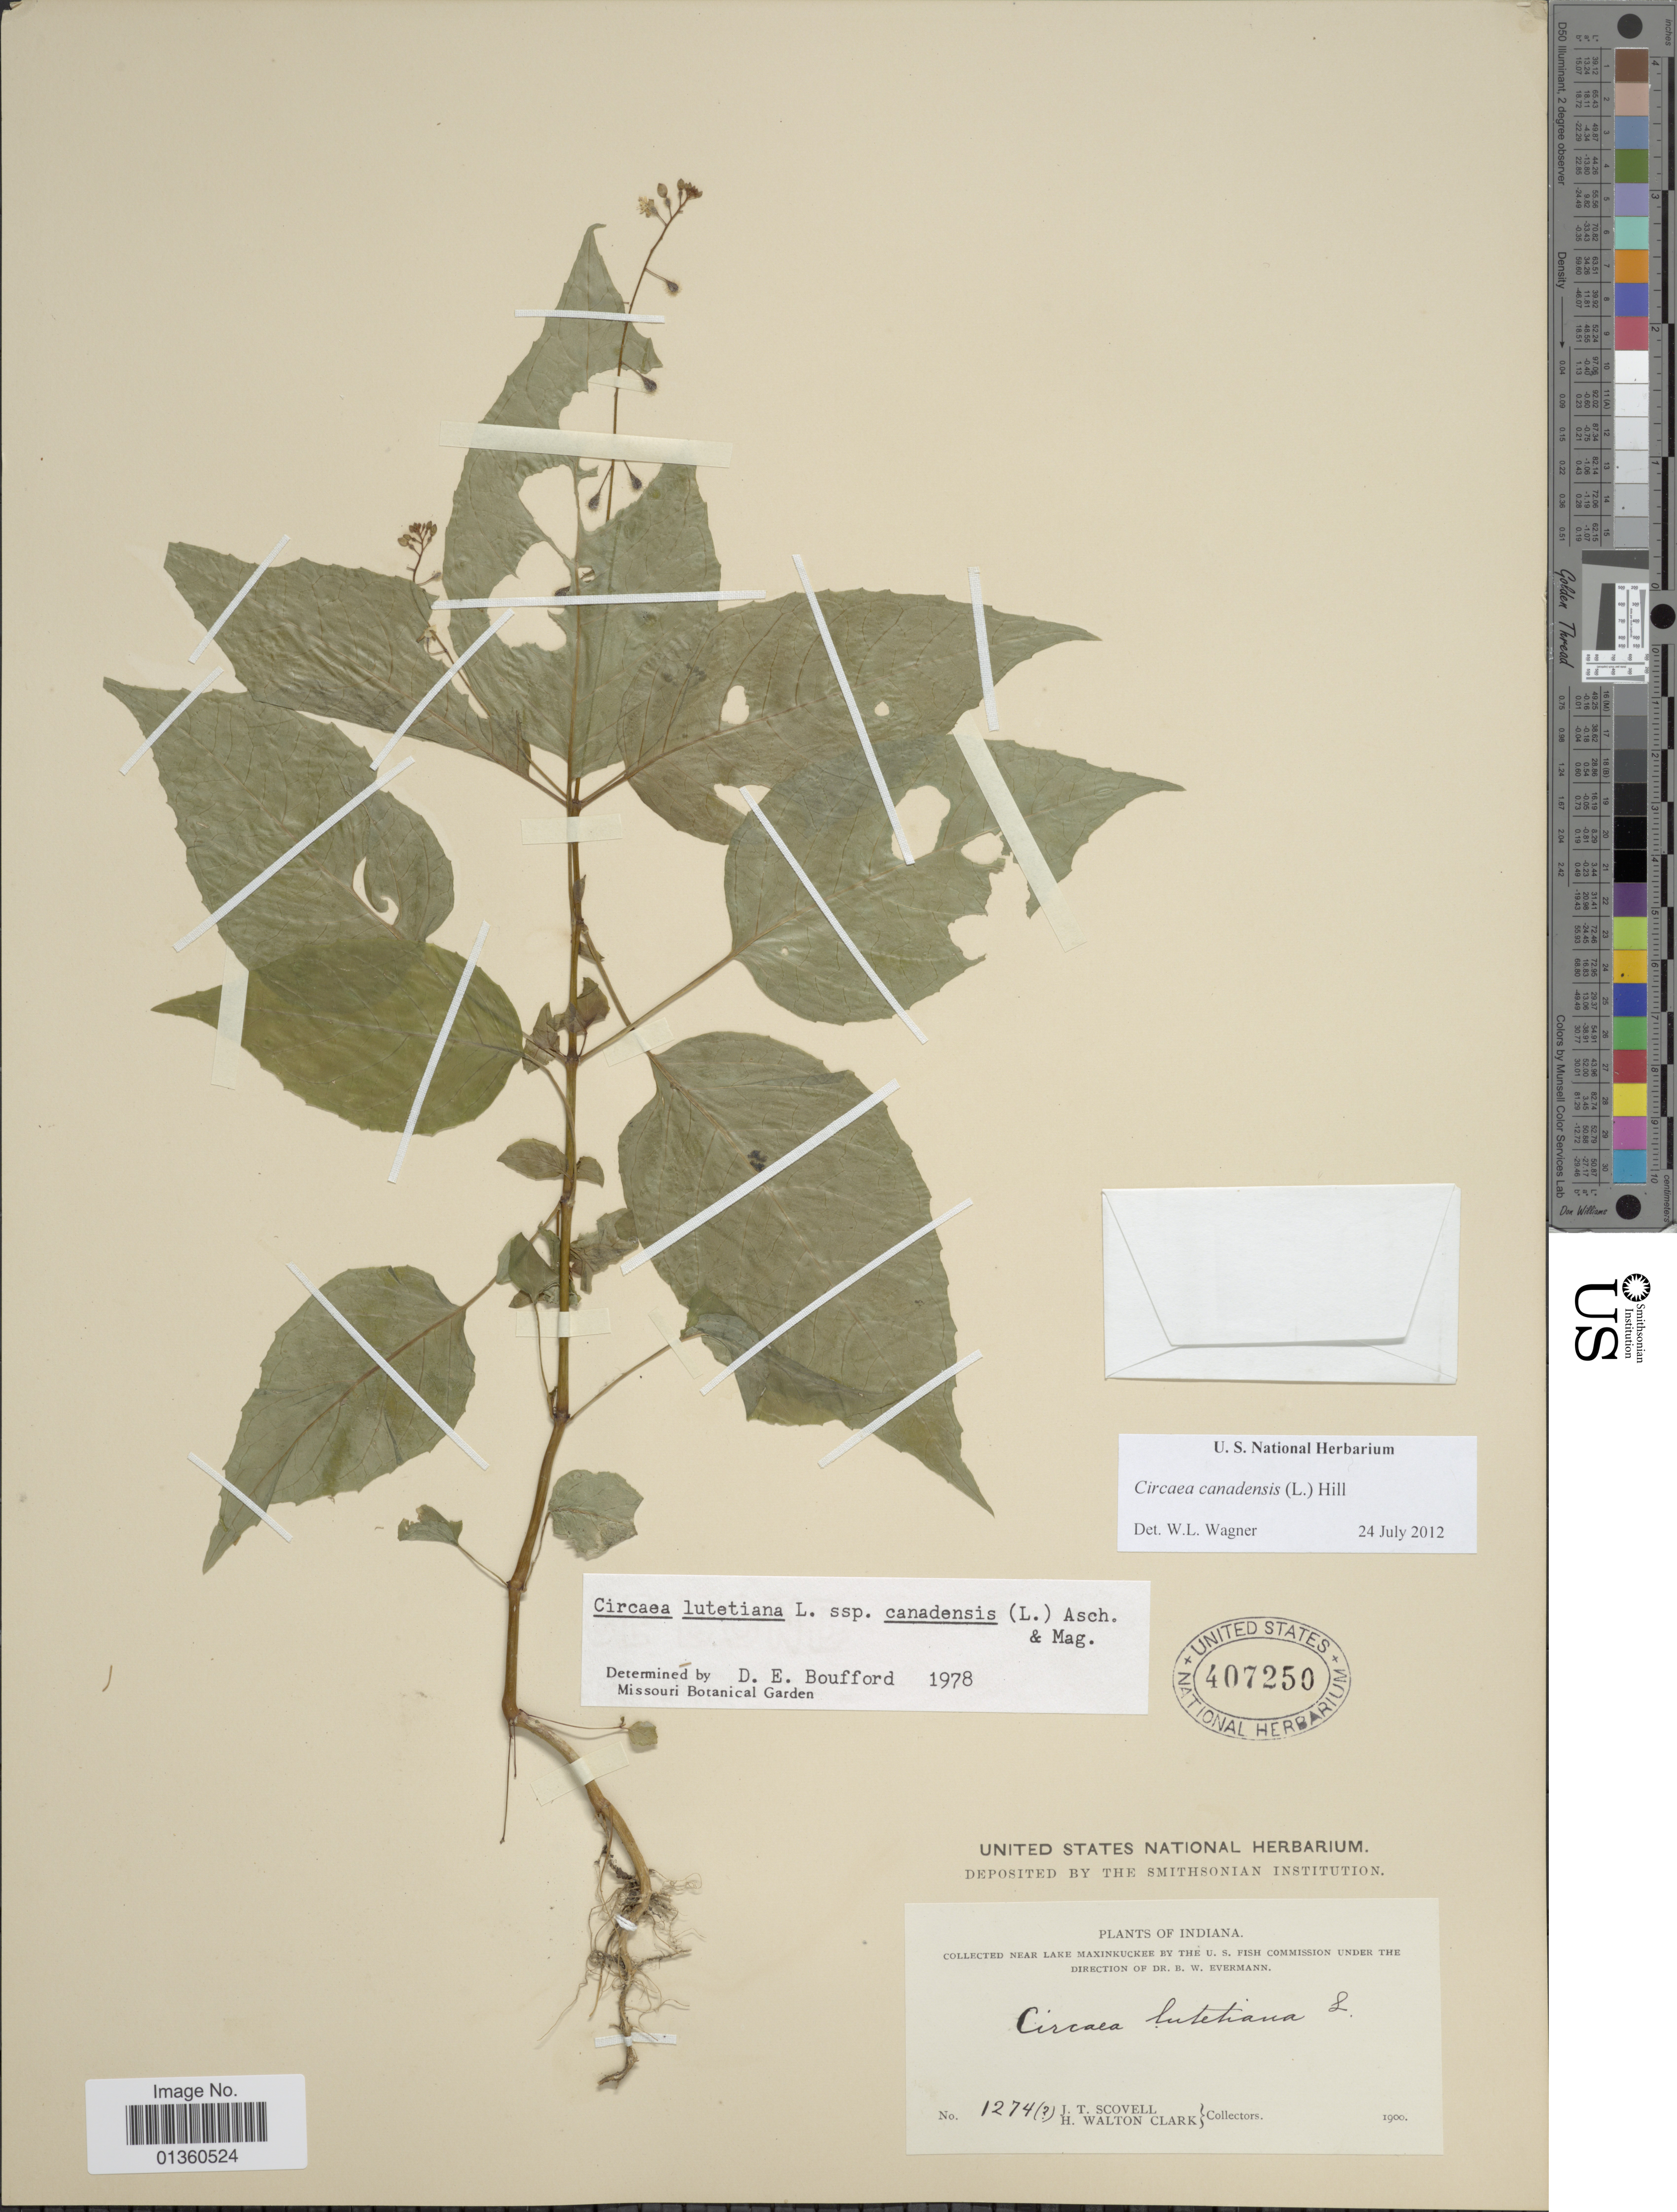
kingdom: Plantae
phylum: Tracheophyta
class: Magnoliopsida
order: Myrtales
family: Onagraceae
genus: Circaea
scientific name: Circaea canadensis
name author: (L.) Hill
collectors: J. T. Scovell & H. W. Clark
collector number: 1274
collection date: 1900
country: United States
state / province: Indiana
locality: Near lake Maxinkuckee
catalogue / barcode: US 407250